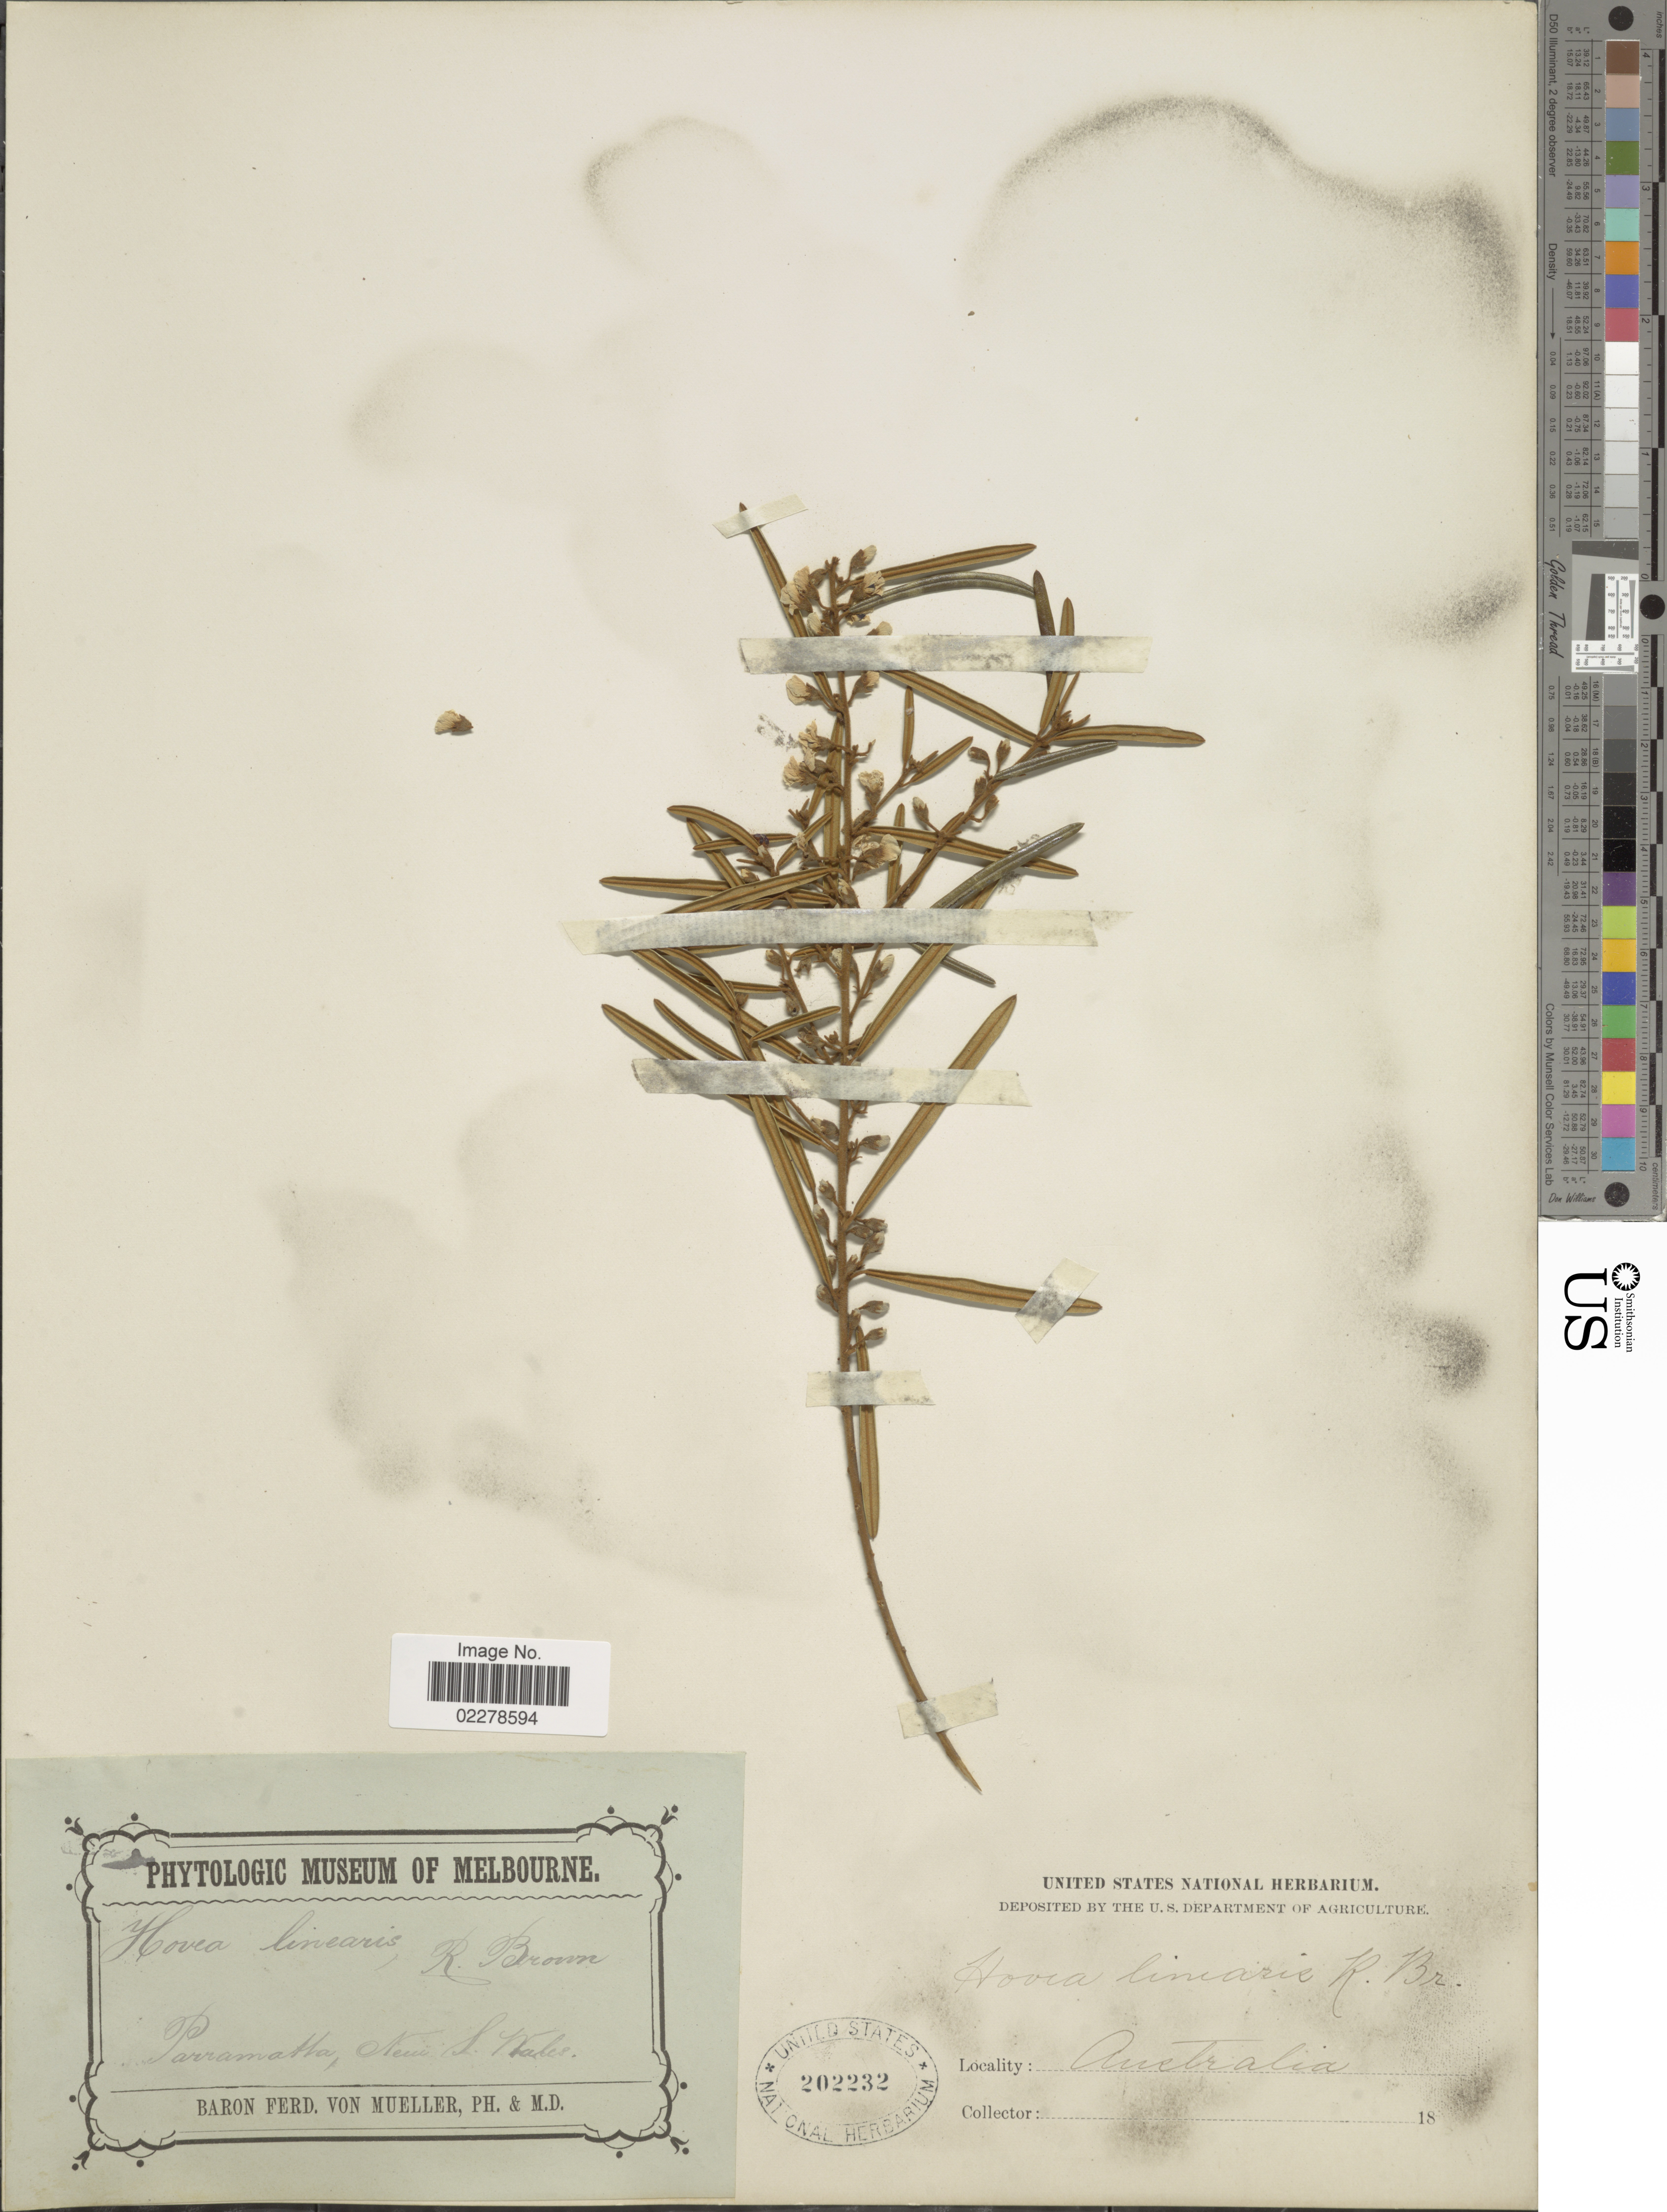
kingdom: Plantae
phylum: Tracheophyta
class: Magnoliopsida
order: Fabales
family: Fabaceae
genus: Hovea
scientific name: Hovea linearis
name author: R. Br.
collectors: F. von Mueller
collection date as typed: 18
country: Australia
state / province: New South Wales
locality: Parramatta, New S. Wales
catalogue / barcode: US 202232